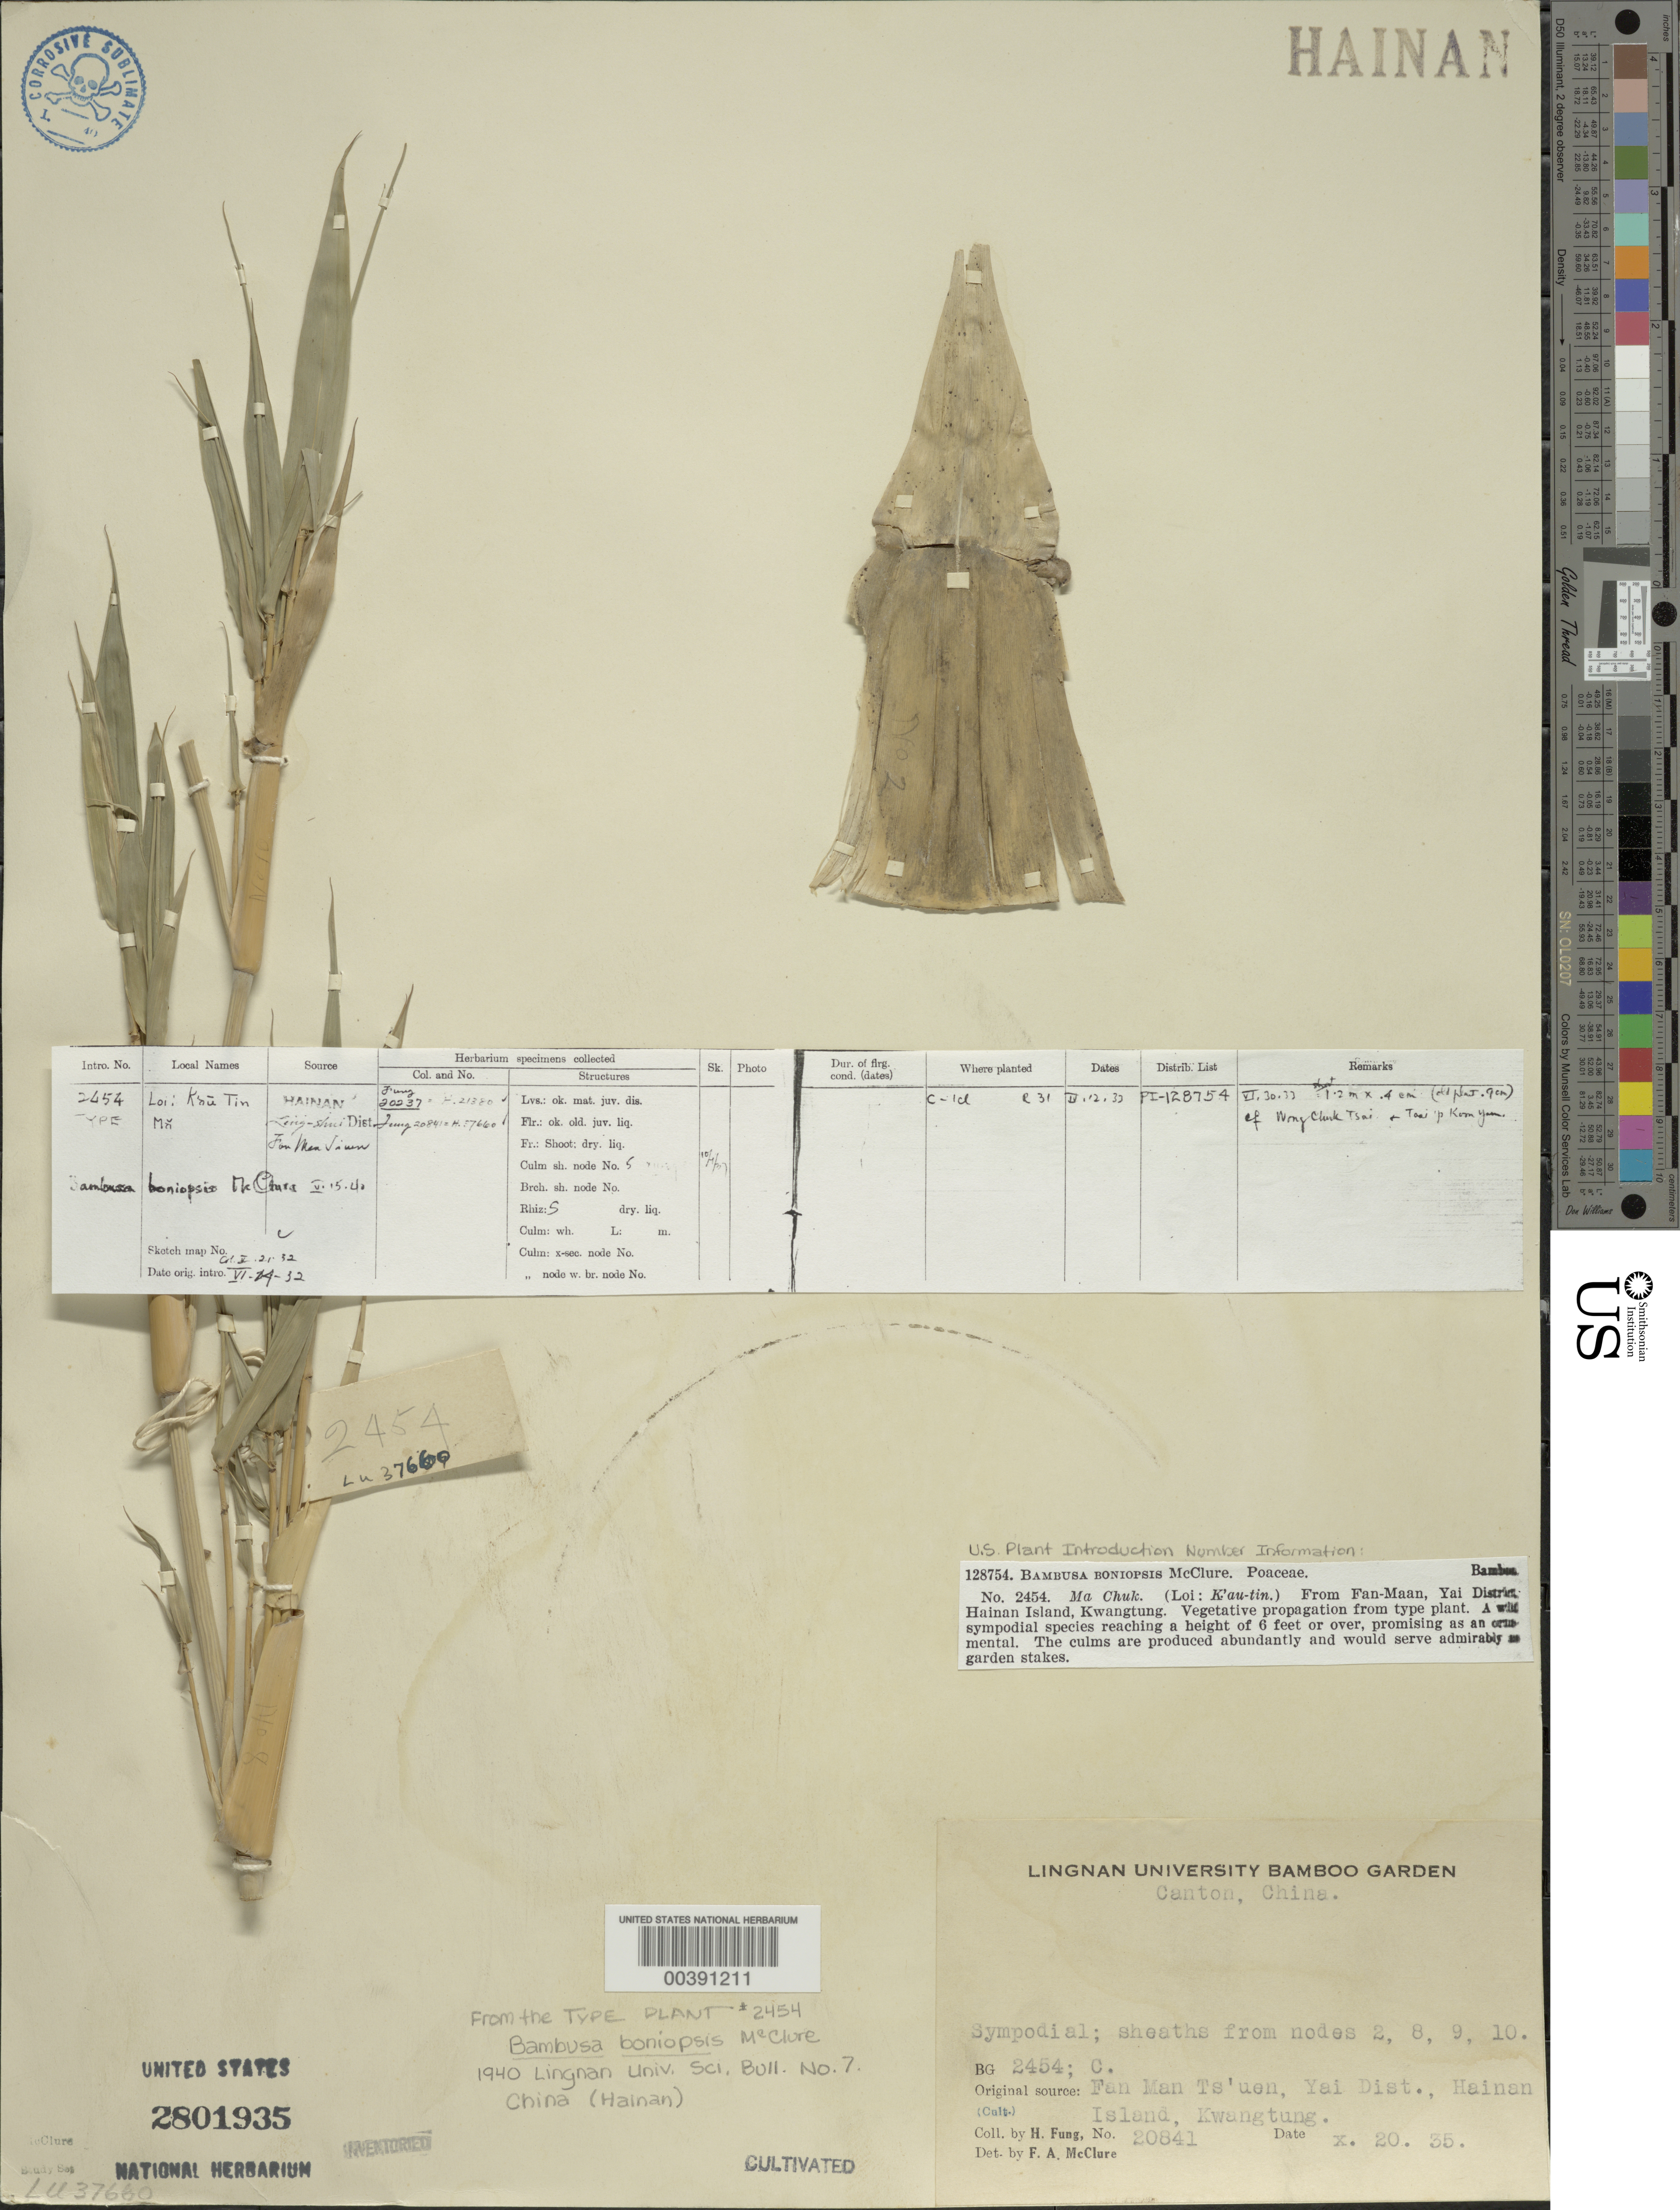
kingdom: Plantae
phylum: Tracheophyta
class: Liliopsida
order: Poales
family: Poaceae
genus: Bambusa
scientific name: Bambusa boniopsis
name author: McClure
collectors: H. L. Fung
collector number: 20841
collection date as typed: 20 Oct 1935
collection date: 1935-10-20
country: China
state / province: Guangdong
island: Honam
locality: Lingnan univ. bg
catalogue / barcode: US 2801935